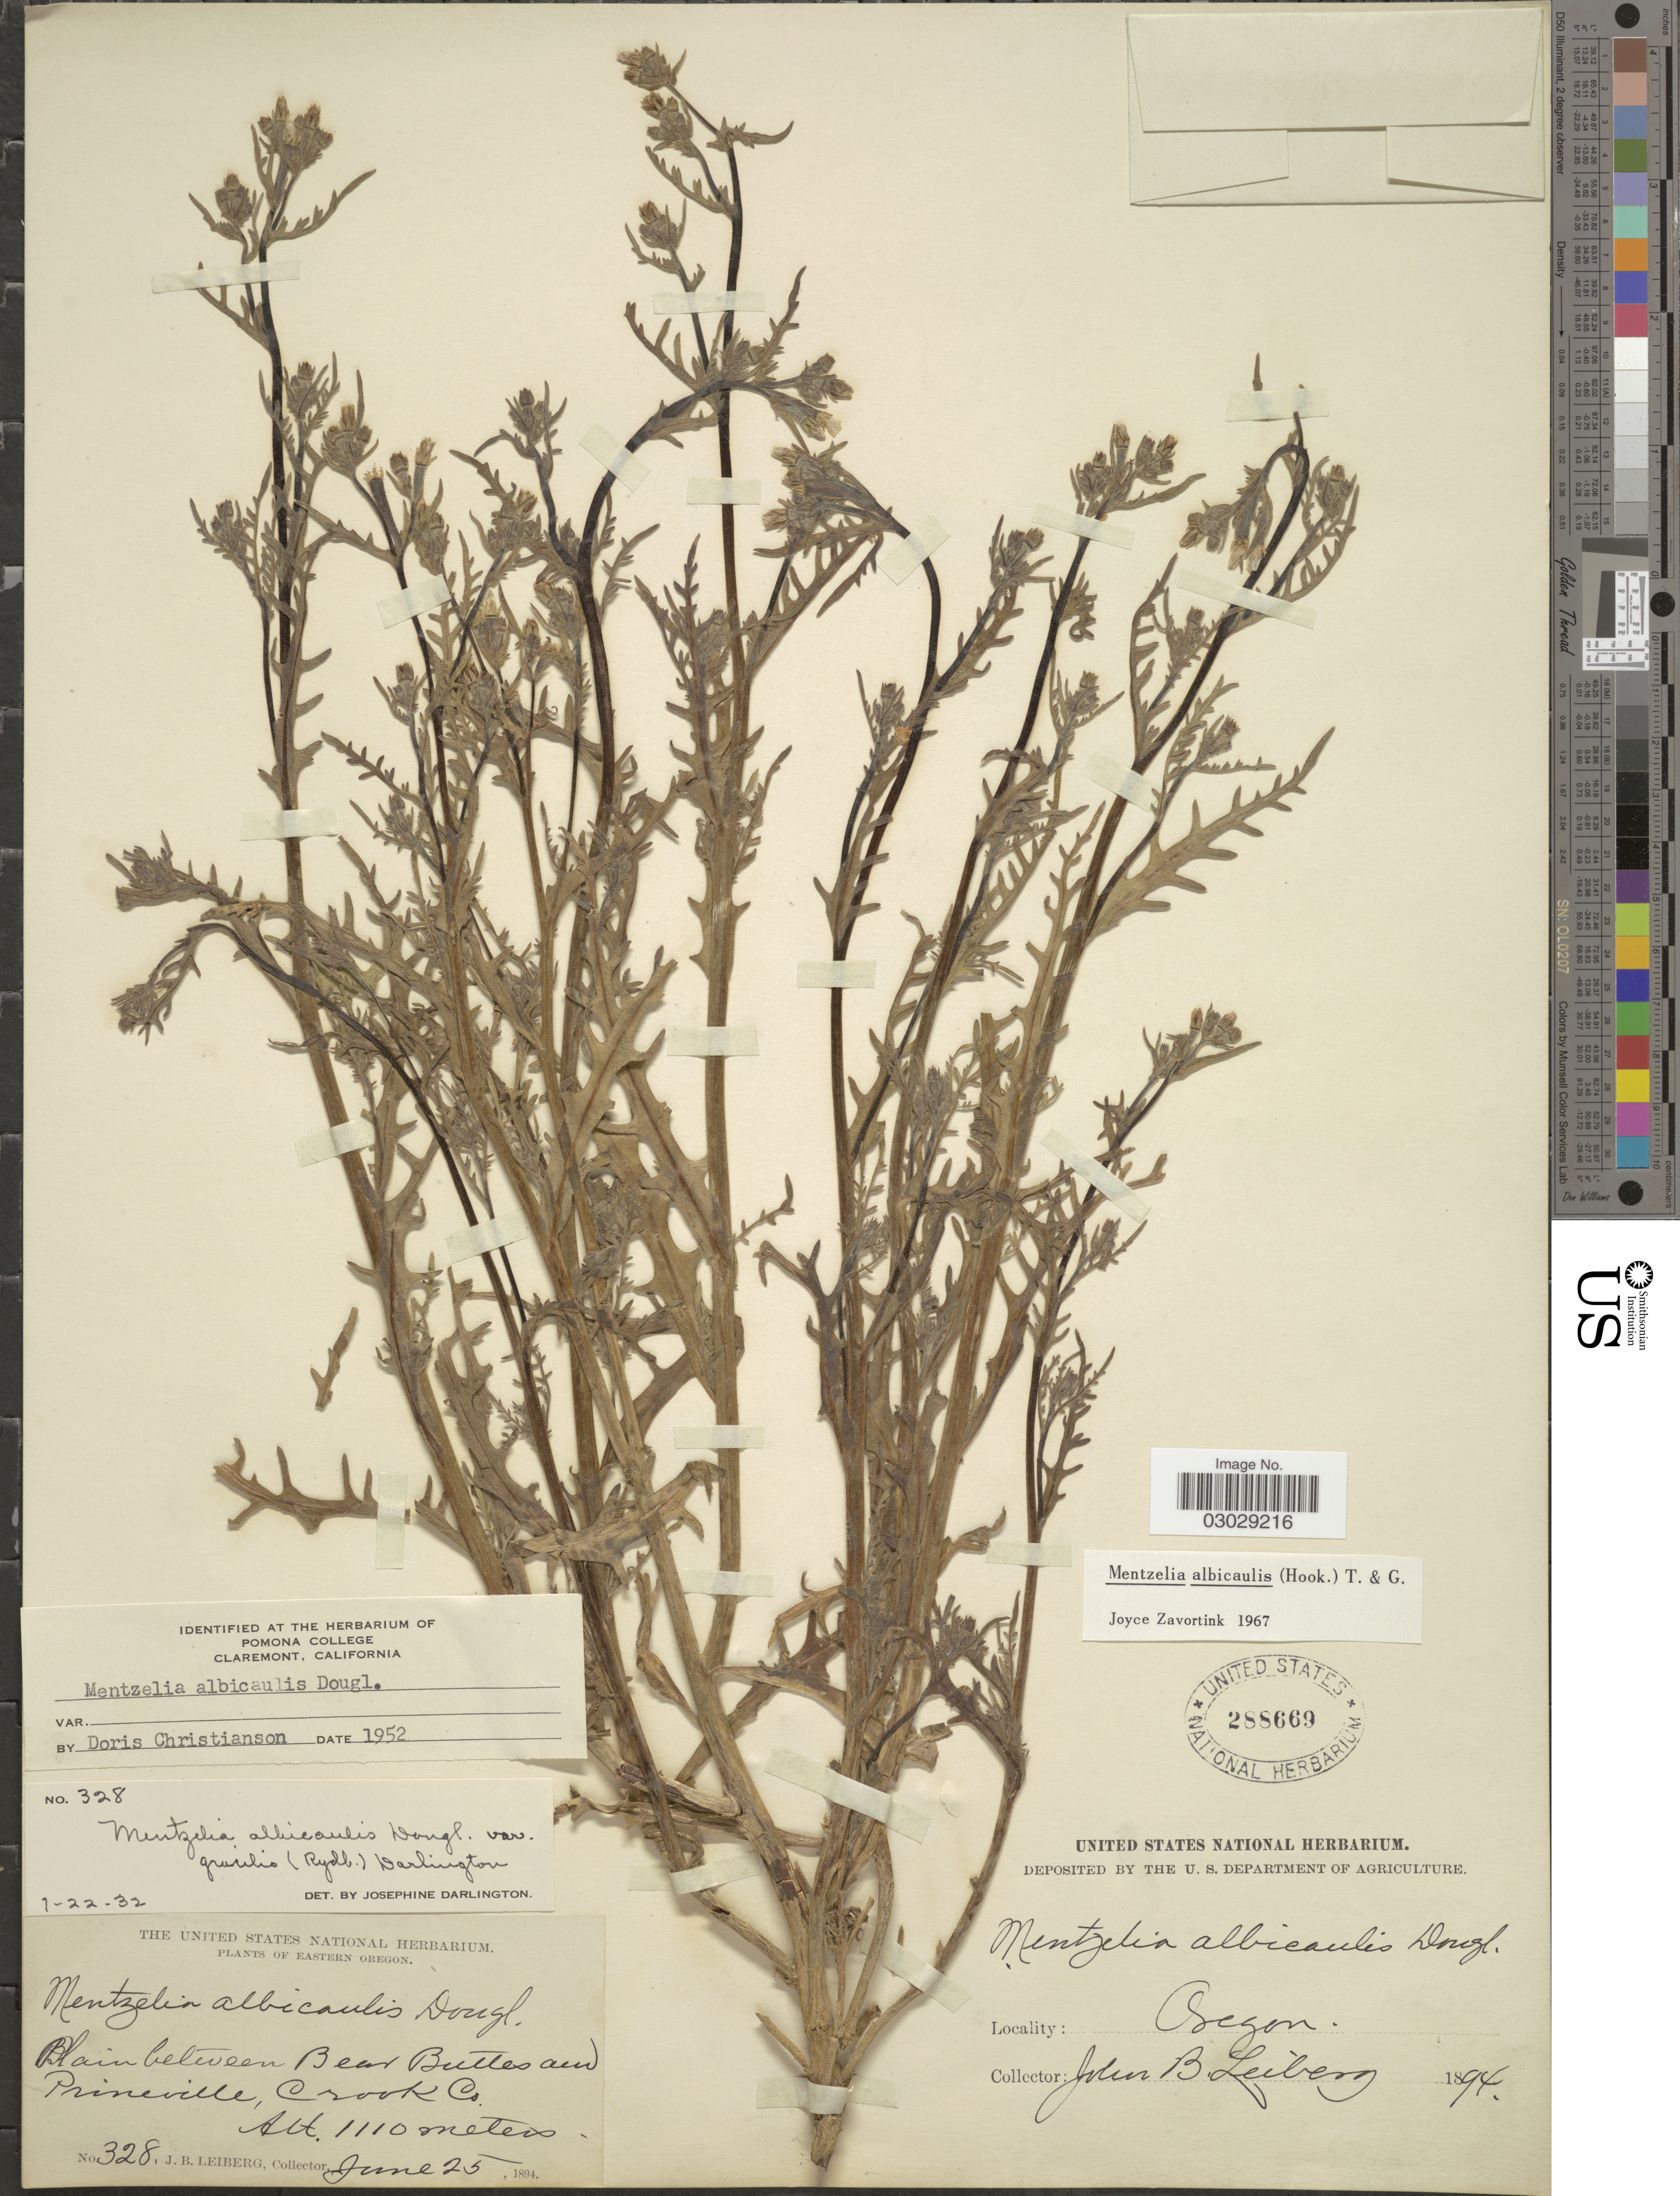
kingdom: Plantae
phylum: Tracheophyta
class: Magnoliopsida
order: Cornales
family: Loasaceae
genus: Mentzelia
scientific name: Mentzelia albicaulis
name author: (Douglas ex Hook.) Douglas ex Torr. & A. Gray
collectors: J. B. Leiberg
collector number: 328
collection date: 1894-06-25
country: United States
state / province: Oregon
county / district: Crook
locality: Eastern Oregon. Plain between Bear Buttes and Prineville, Crook Co.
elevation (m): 1110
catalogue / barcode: US 288669